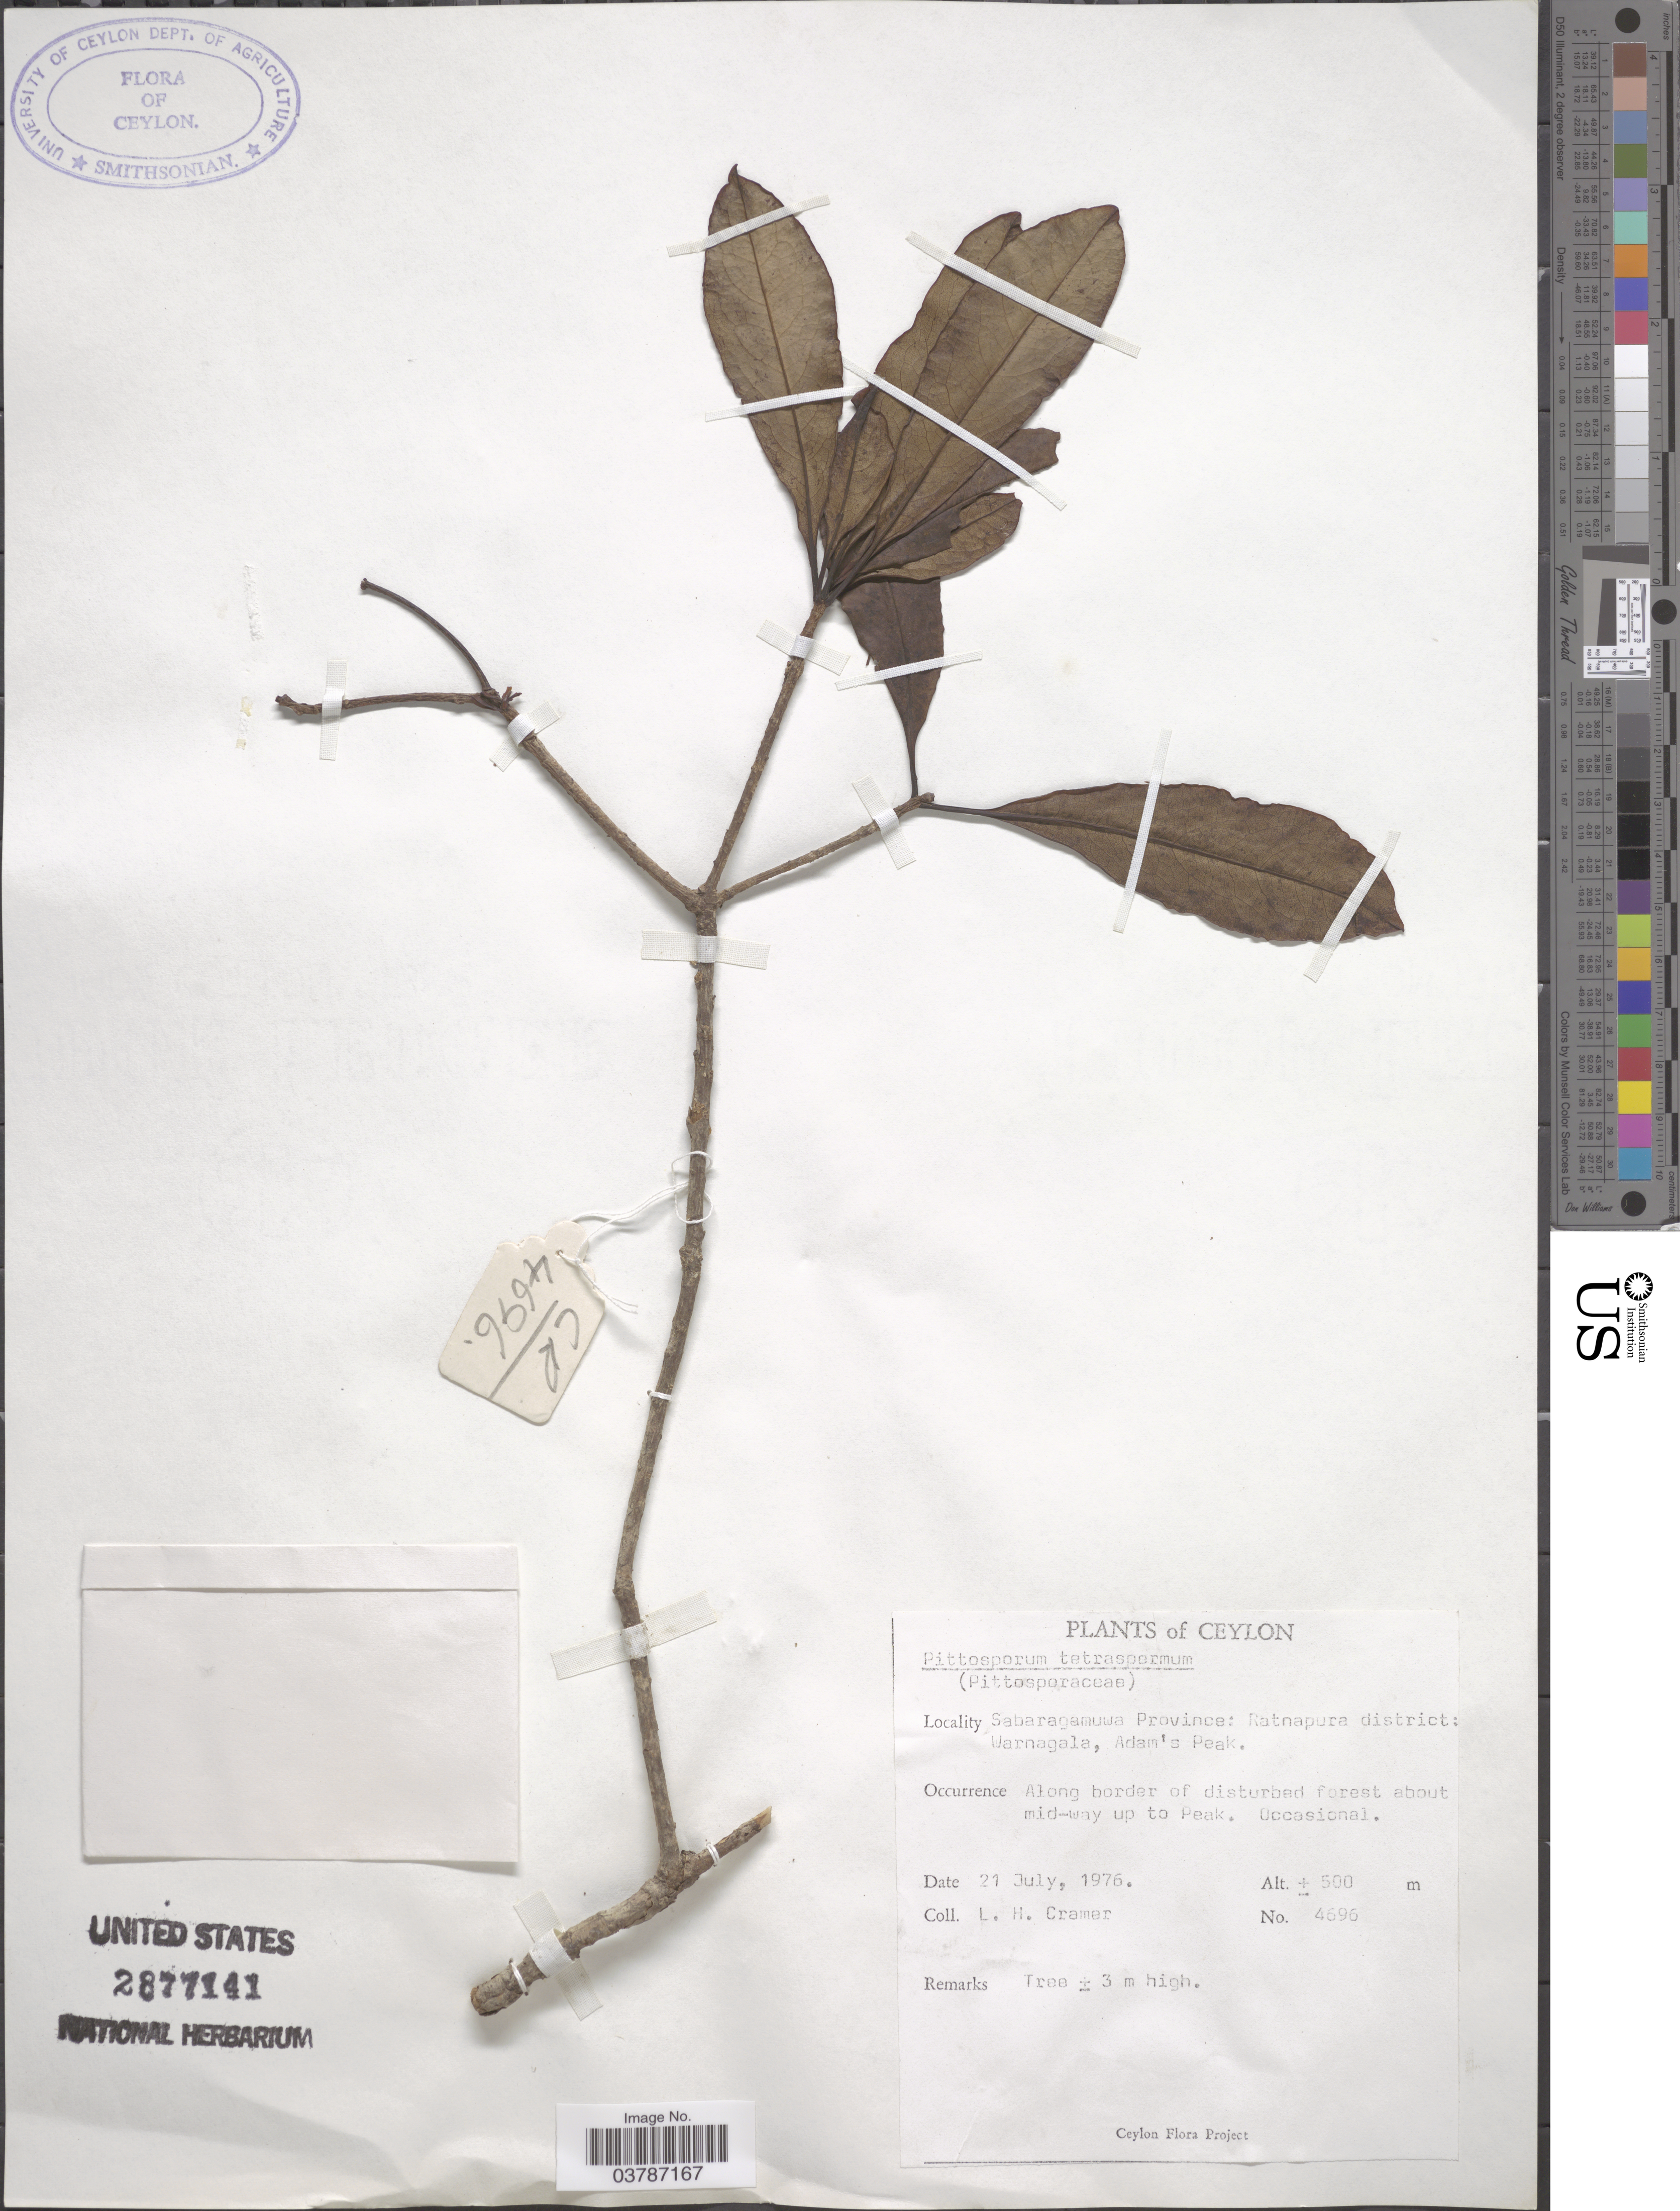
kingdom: Plantae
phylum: Tracheophyta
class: Magnoliopsida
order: Apiales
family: Pittosporaceae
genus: Pittosporum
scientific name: Pittosporum tetraspermum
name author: Wight & Arn.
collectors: L. H. Cramer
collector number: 4696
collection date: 1976-07-21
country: Sri Lanka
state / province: Sabaragamuwa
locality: Ceylon. Ratnapura district: Warnagala, Adam's Peak. Along border of disturbed forest about mid-way up to Peak.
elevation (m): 500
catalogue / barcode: US 2877141